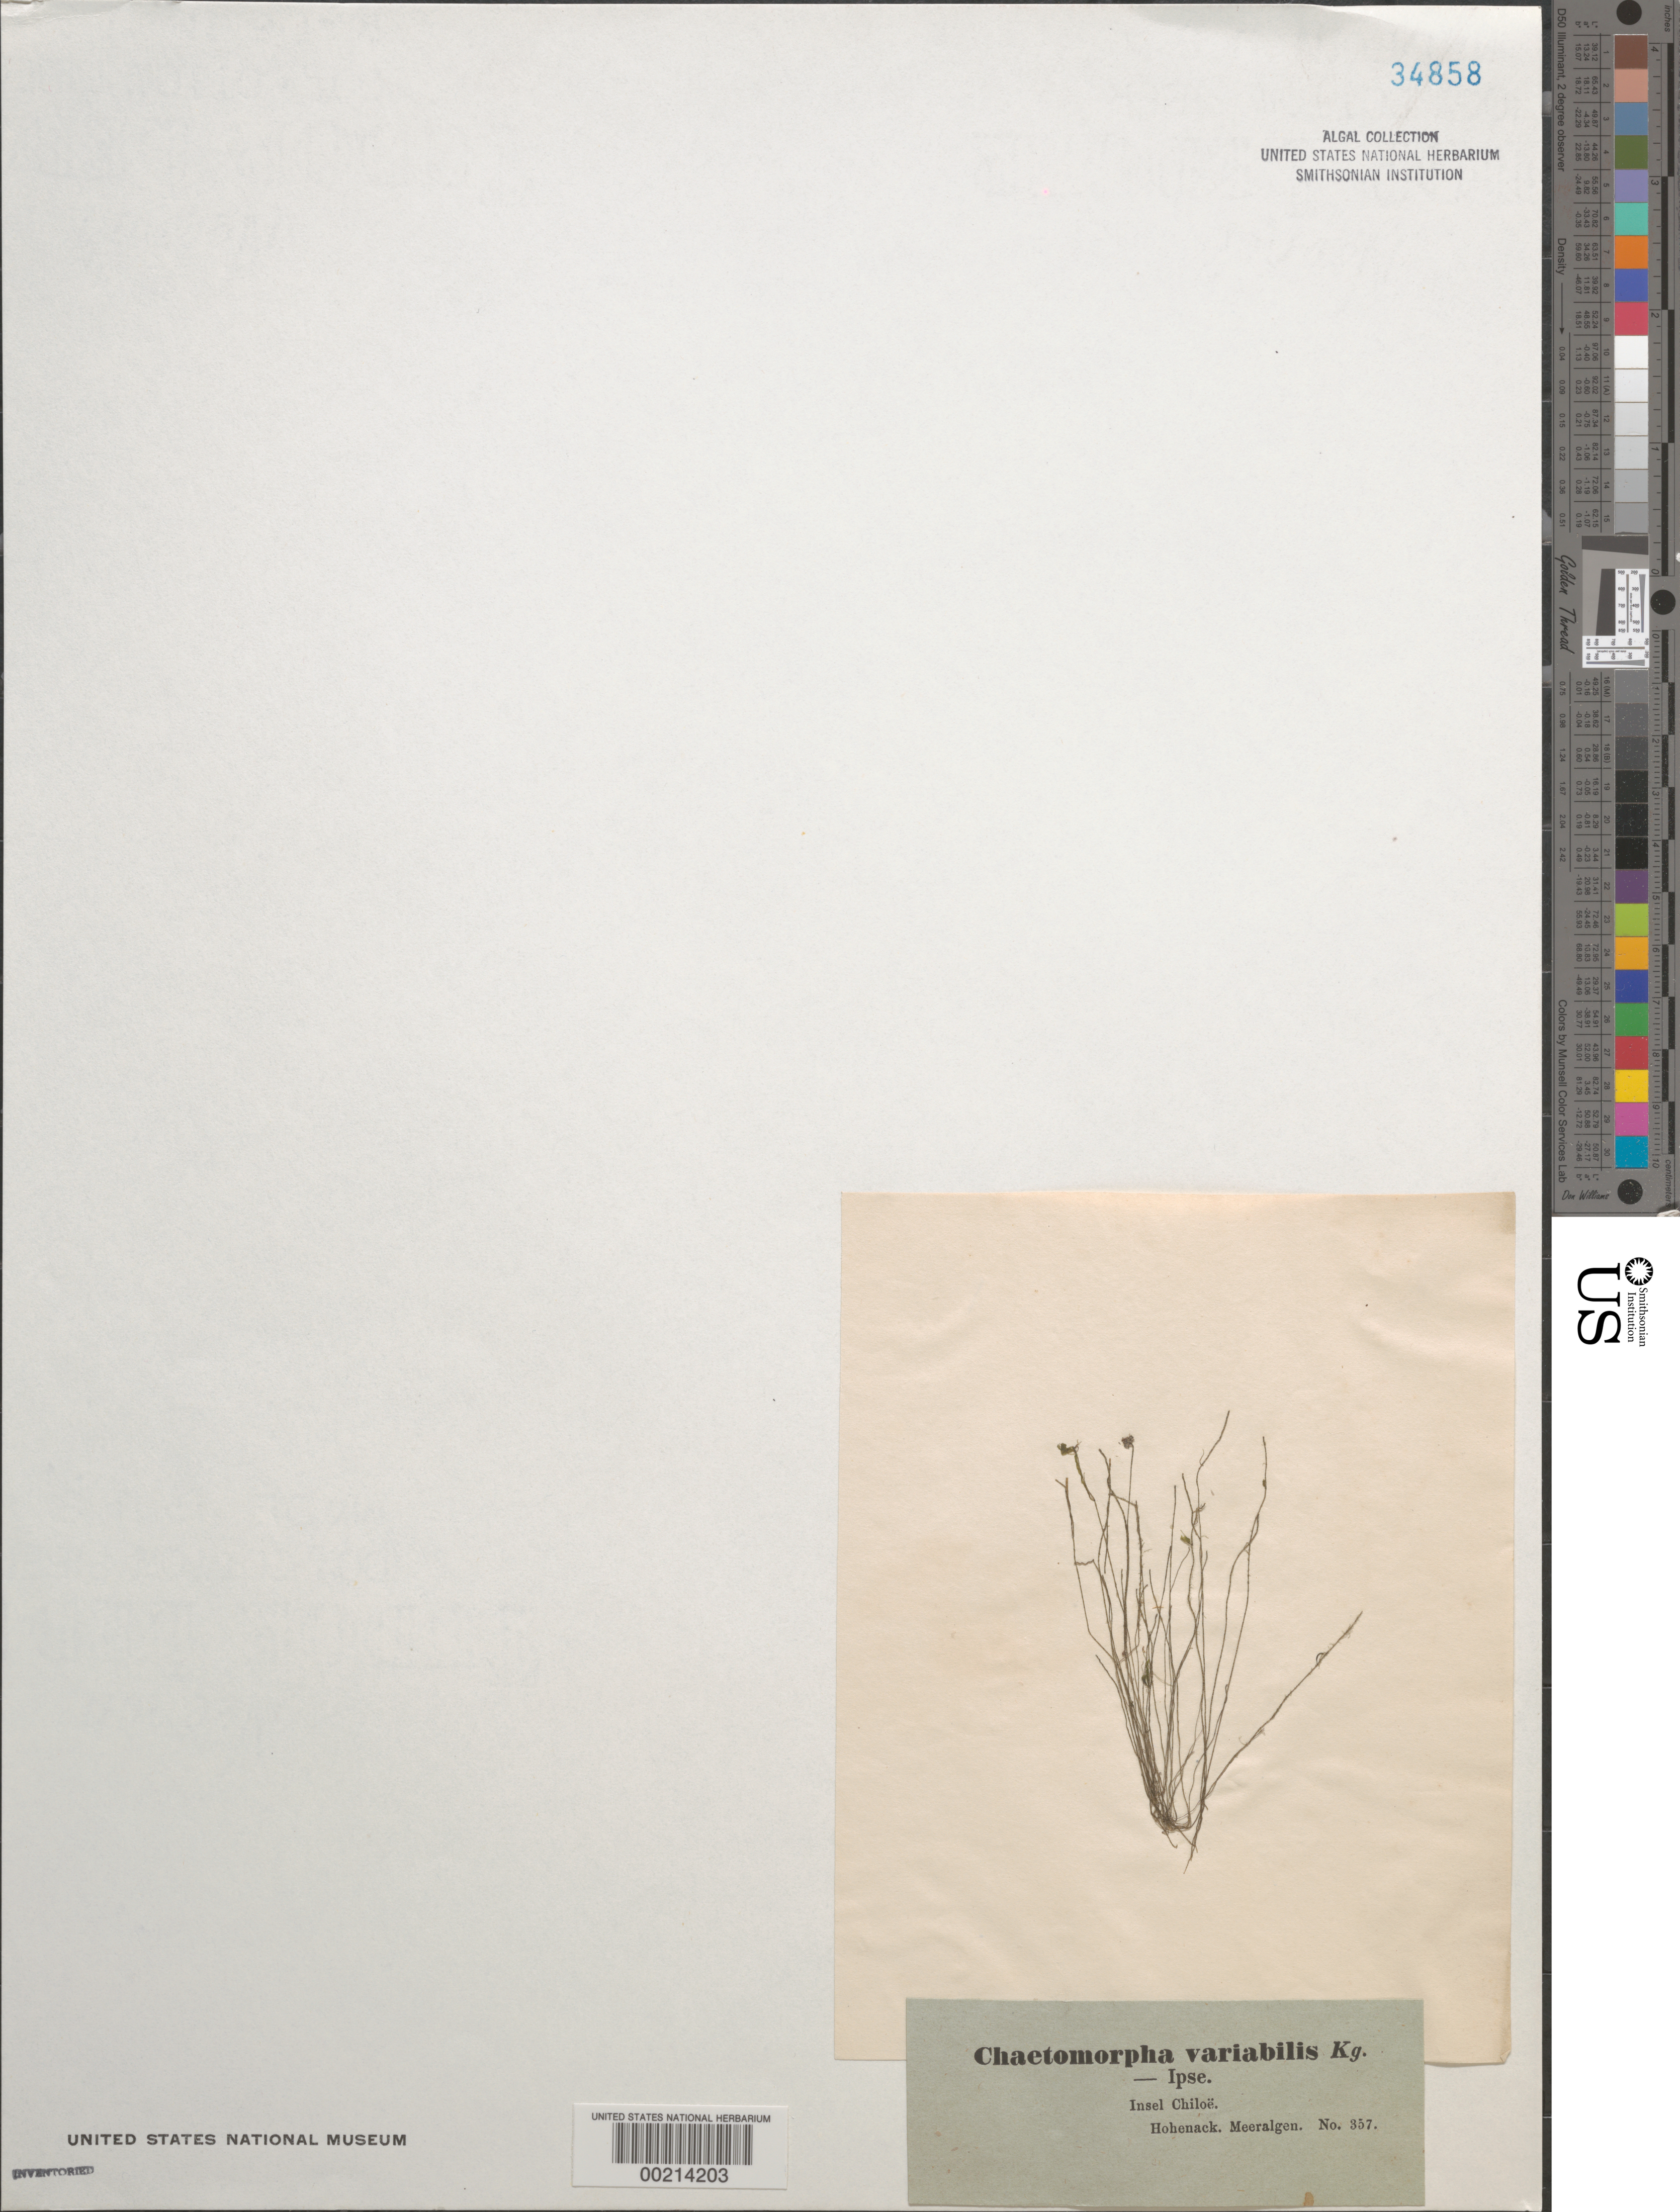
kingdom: Plantae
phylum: Chlorophyta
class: Ulvophyceae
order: Cladophorales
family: Cladophoraceae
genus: Chaetomorpha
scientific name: Chaetomorpha aerea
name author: (Dillwyn) Kütz.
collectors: R. F. Hohenacker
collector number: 357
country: Chile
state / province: Los Lagos (X)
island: Isla Chiloé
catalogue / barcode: US 34858